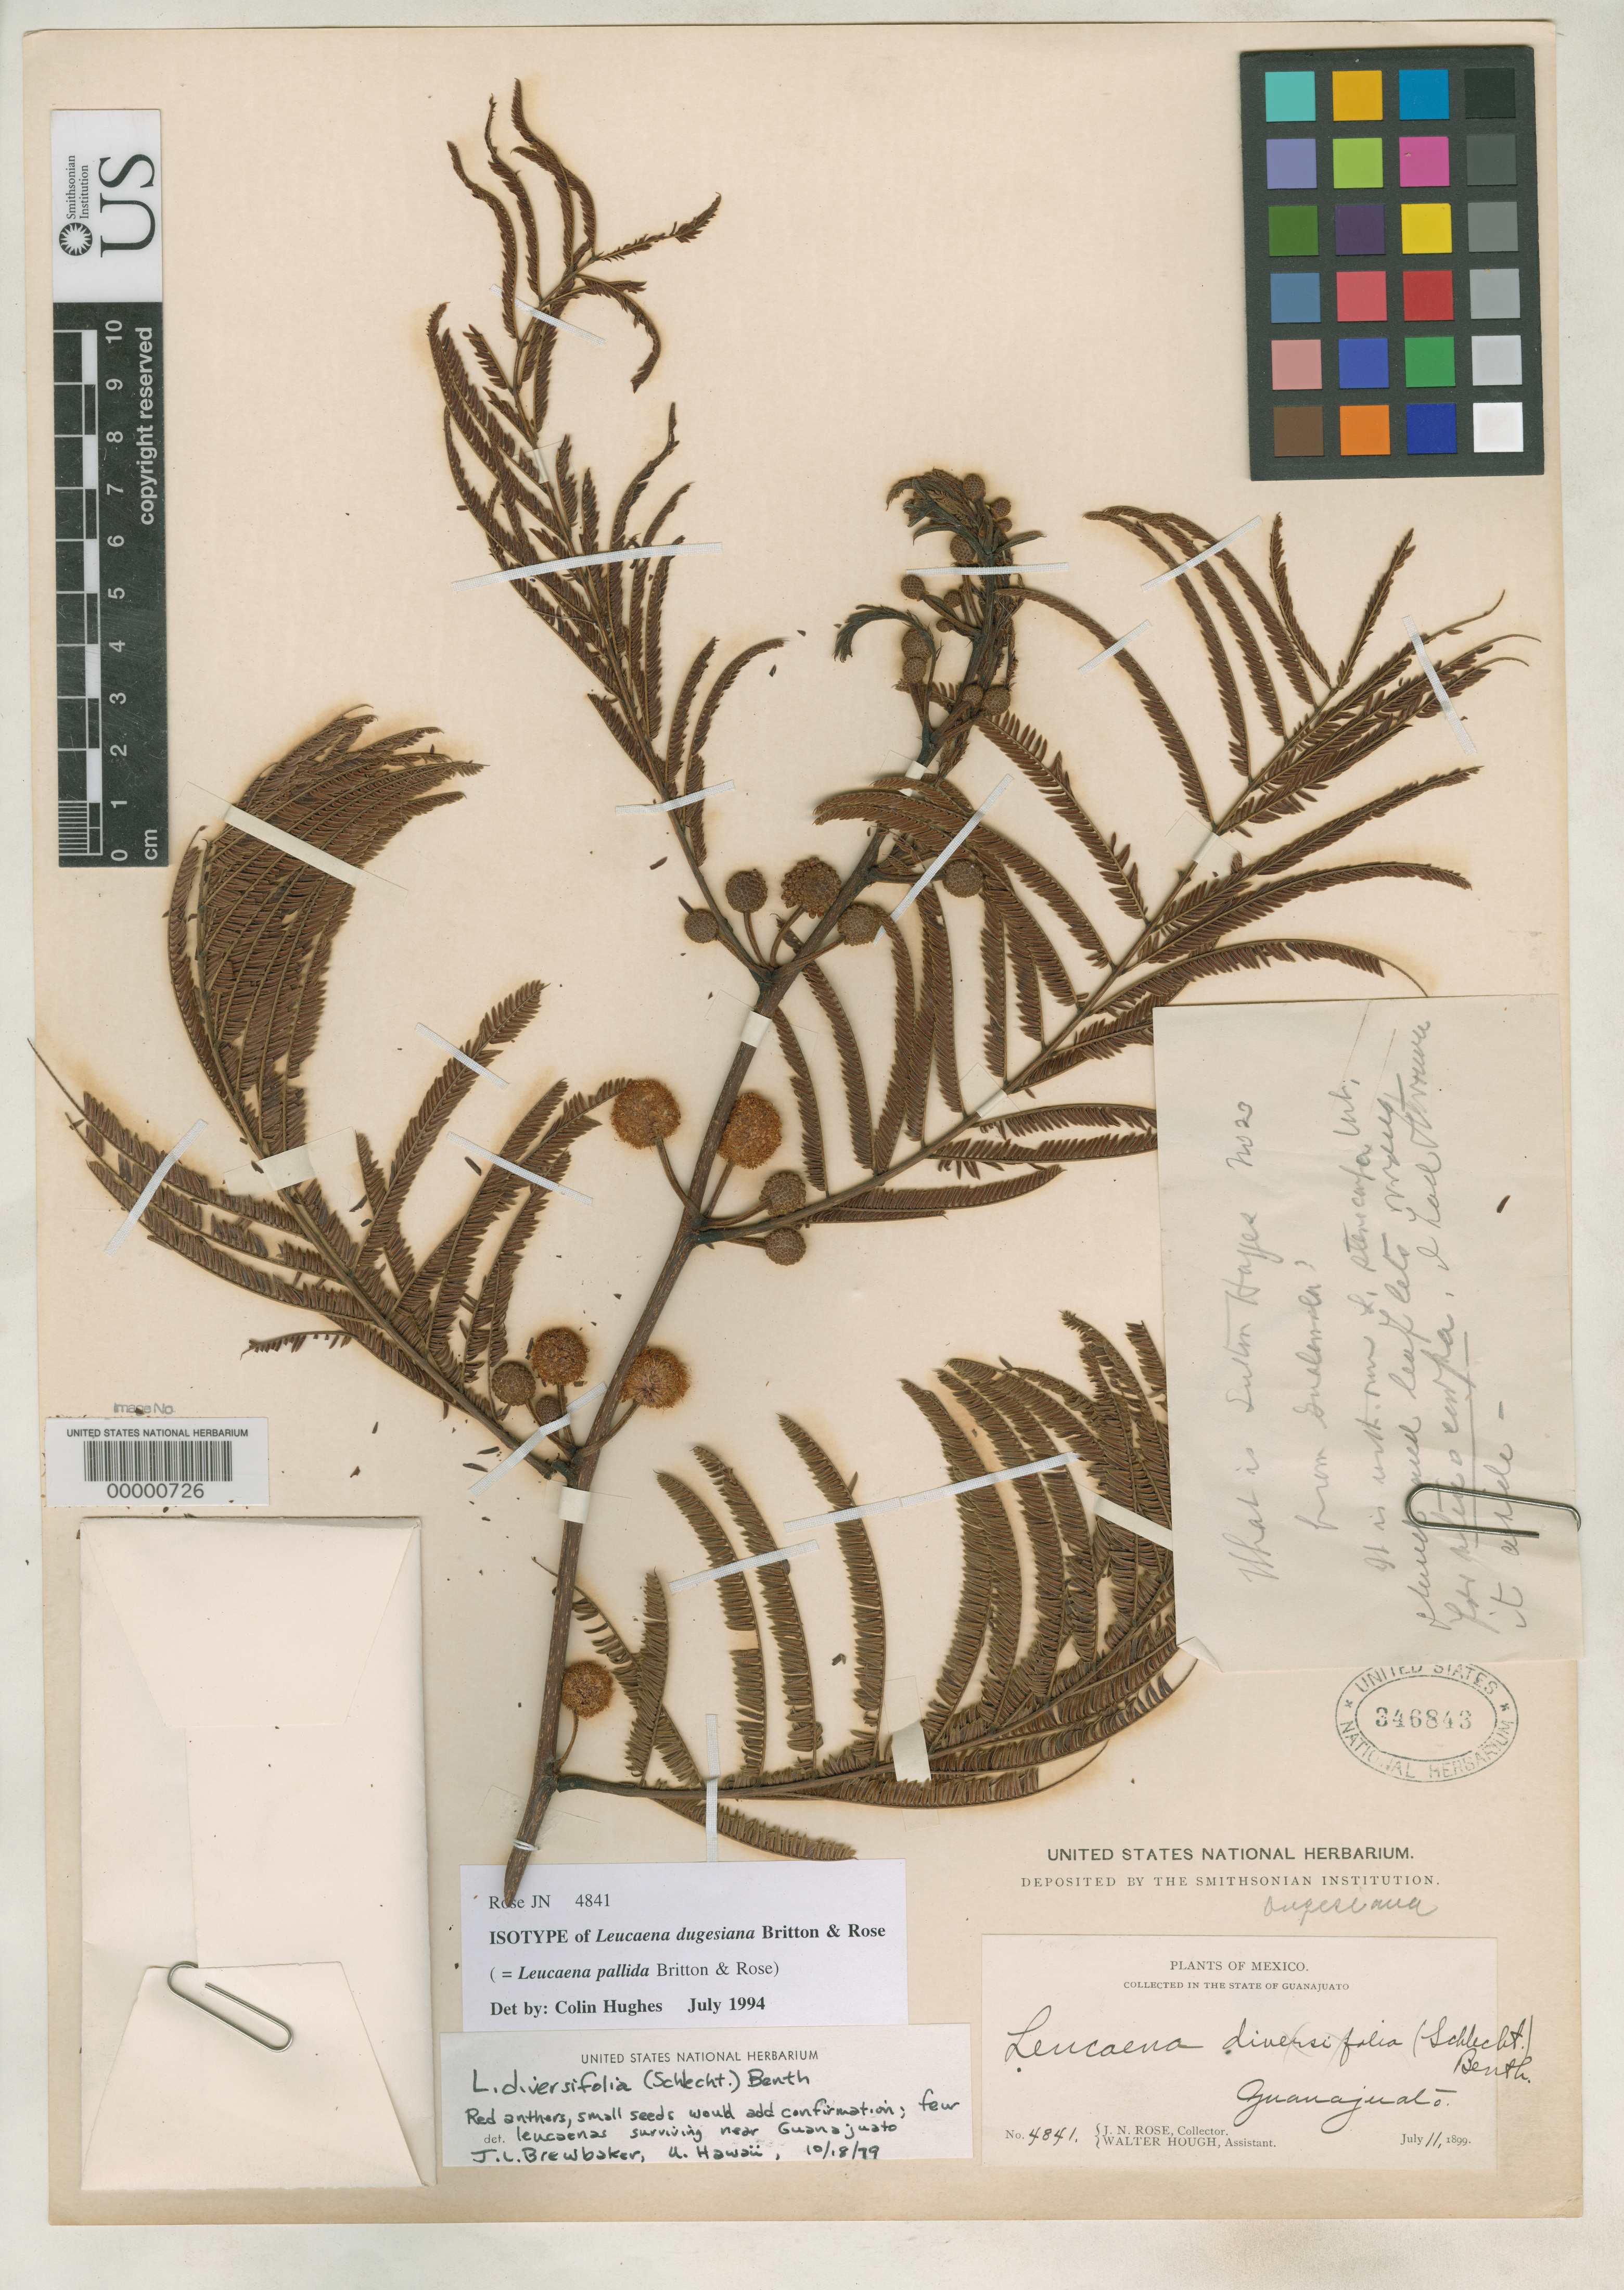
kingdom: Plantae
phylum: Tracheophyta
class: Magnoliopsida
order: Fabales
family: Fabaceae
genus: Leucaena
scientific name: Leucaena dugesiana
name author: Britton & Rose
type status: Isotype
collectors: J. N. Rose & W. Hough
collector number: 4841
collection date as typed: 11 Jul 1899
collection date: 1899-07-11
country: Mexico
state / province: Guanajuato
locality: Guanajuato.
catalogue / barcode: US 346843